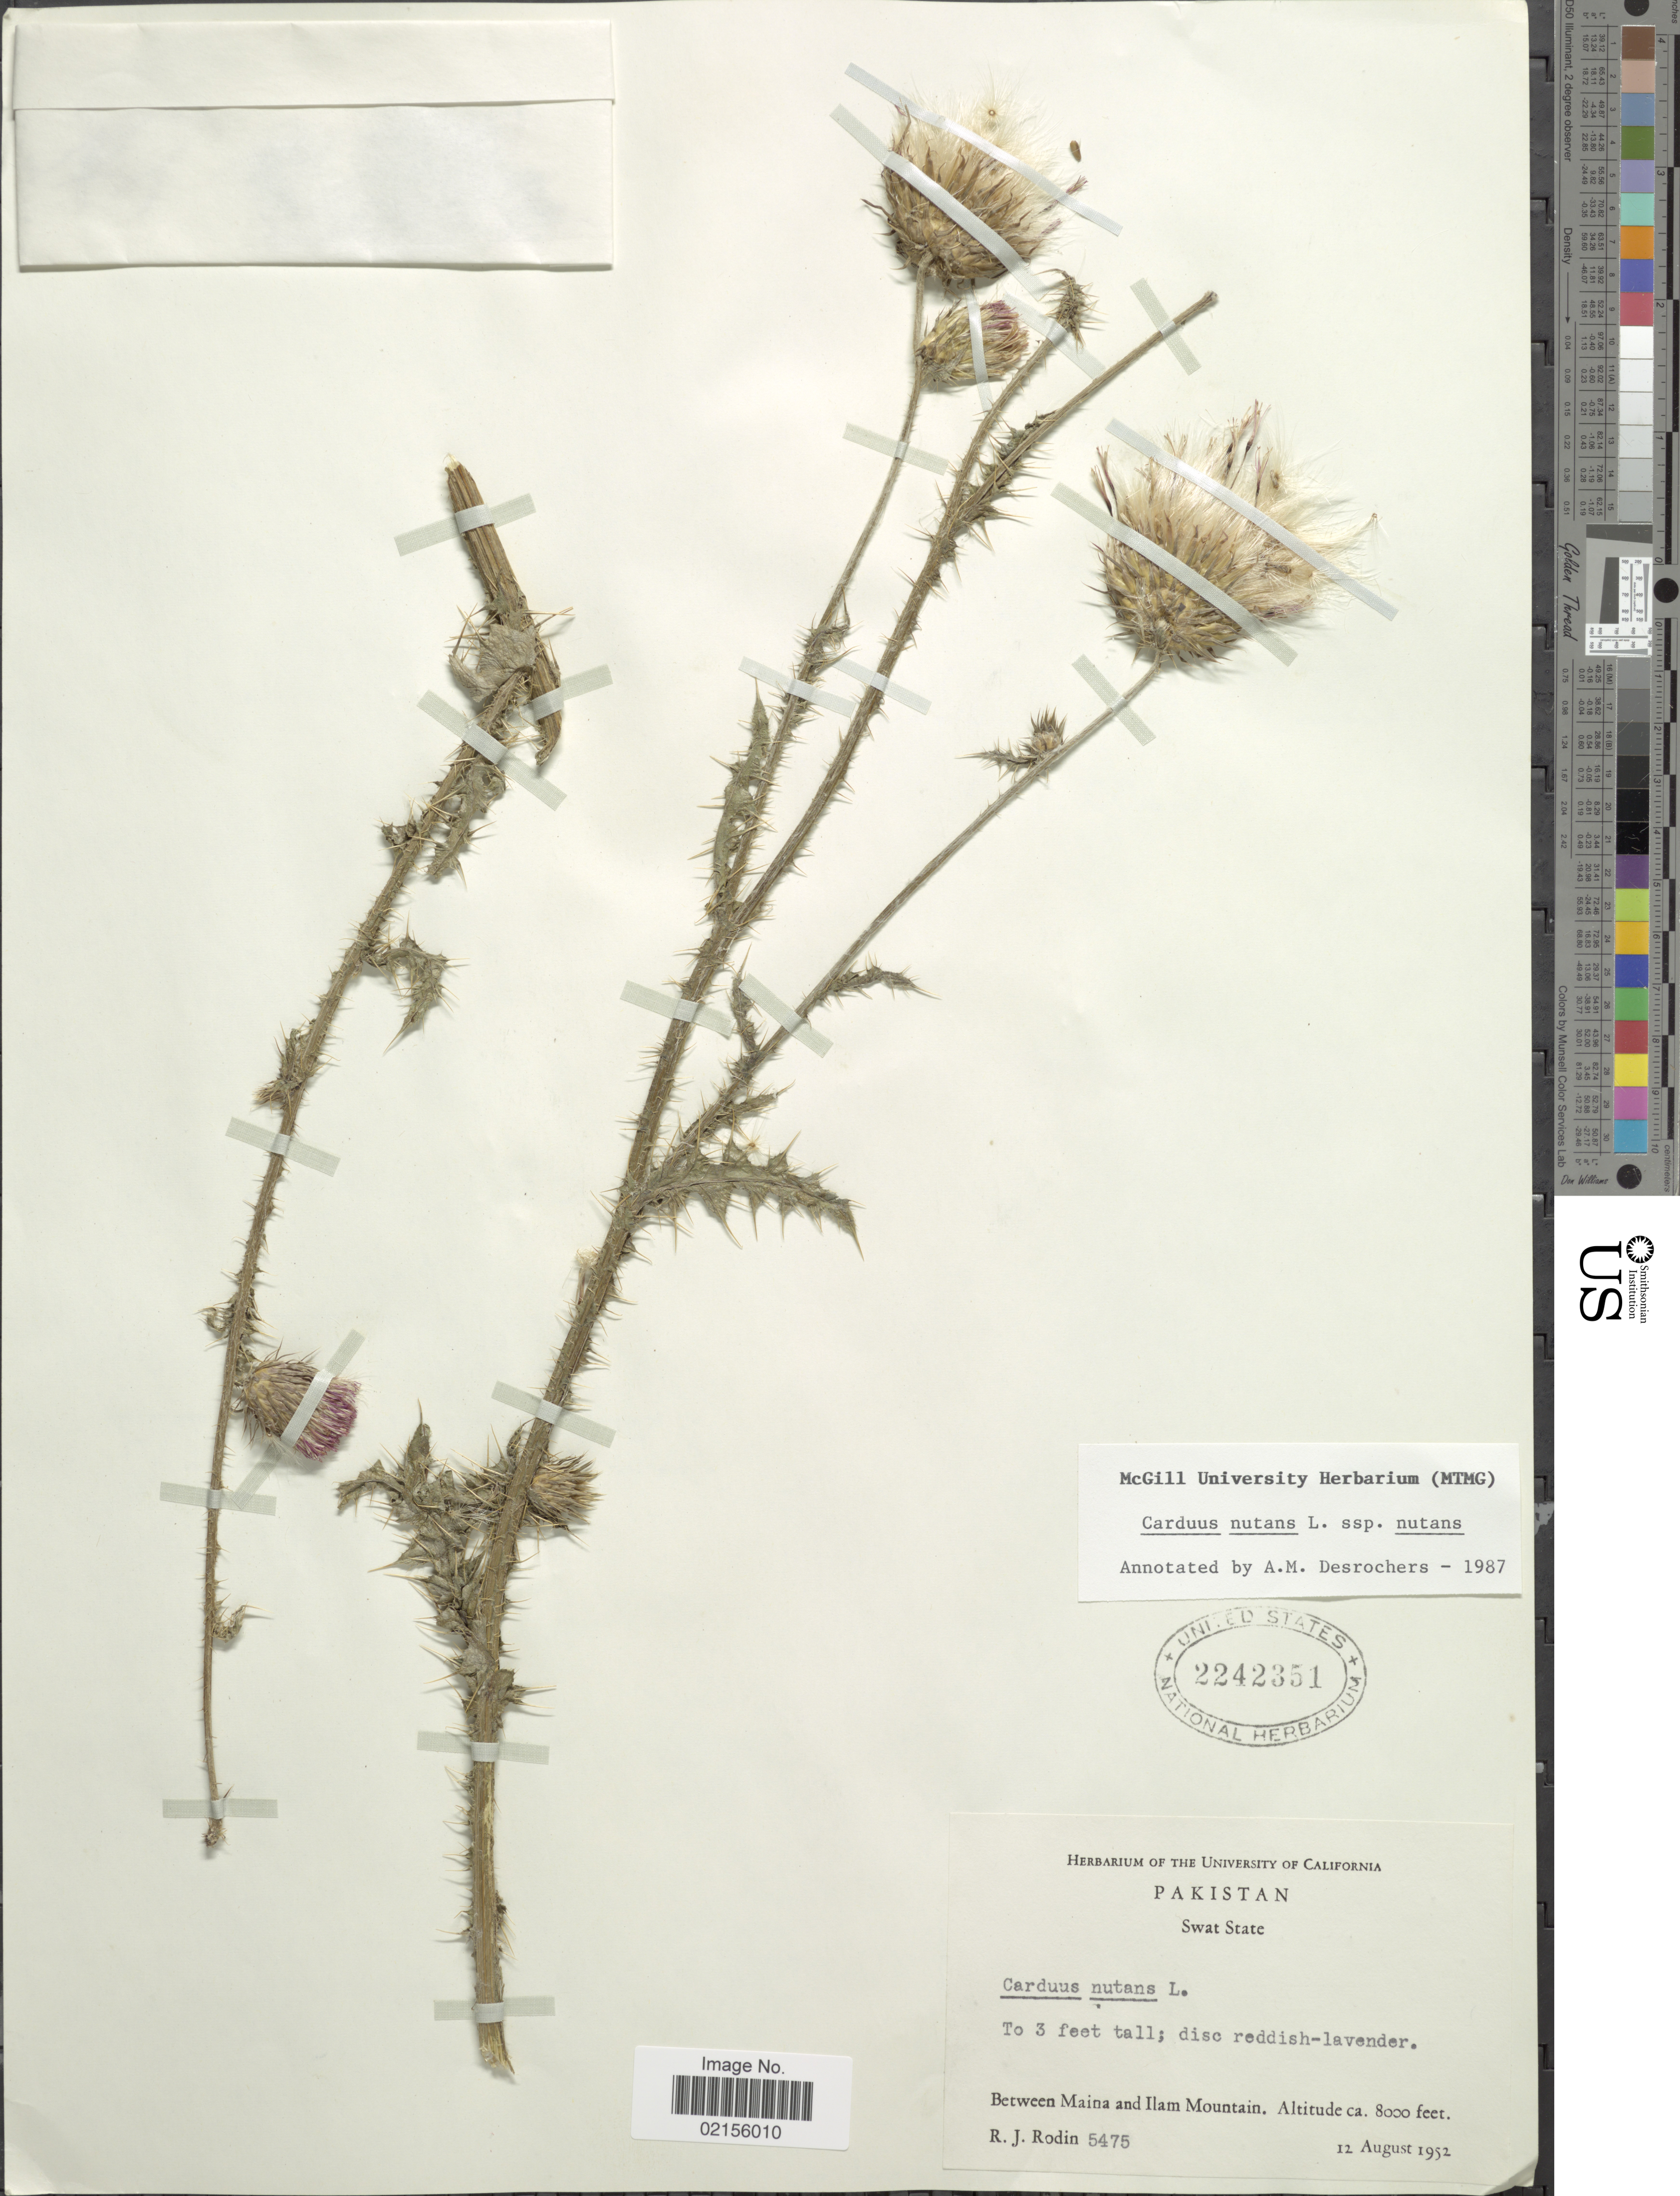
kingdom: Plantae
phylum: Tracheophyta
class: Magnoliopsida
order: Asterales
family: Asteraceae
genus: Carduus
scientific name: Carduus nutans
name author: L.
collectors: R. J. Rodin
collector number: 5475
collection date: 1952-08-12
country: Pakistan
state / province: Khyber Pakhtunkhwa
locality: Swat State, between Maina and Ilam Mountain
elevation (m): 2438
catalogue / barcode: US 2242351